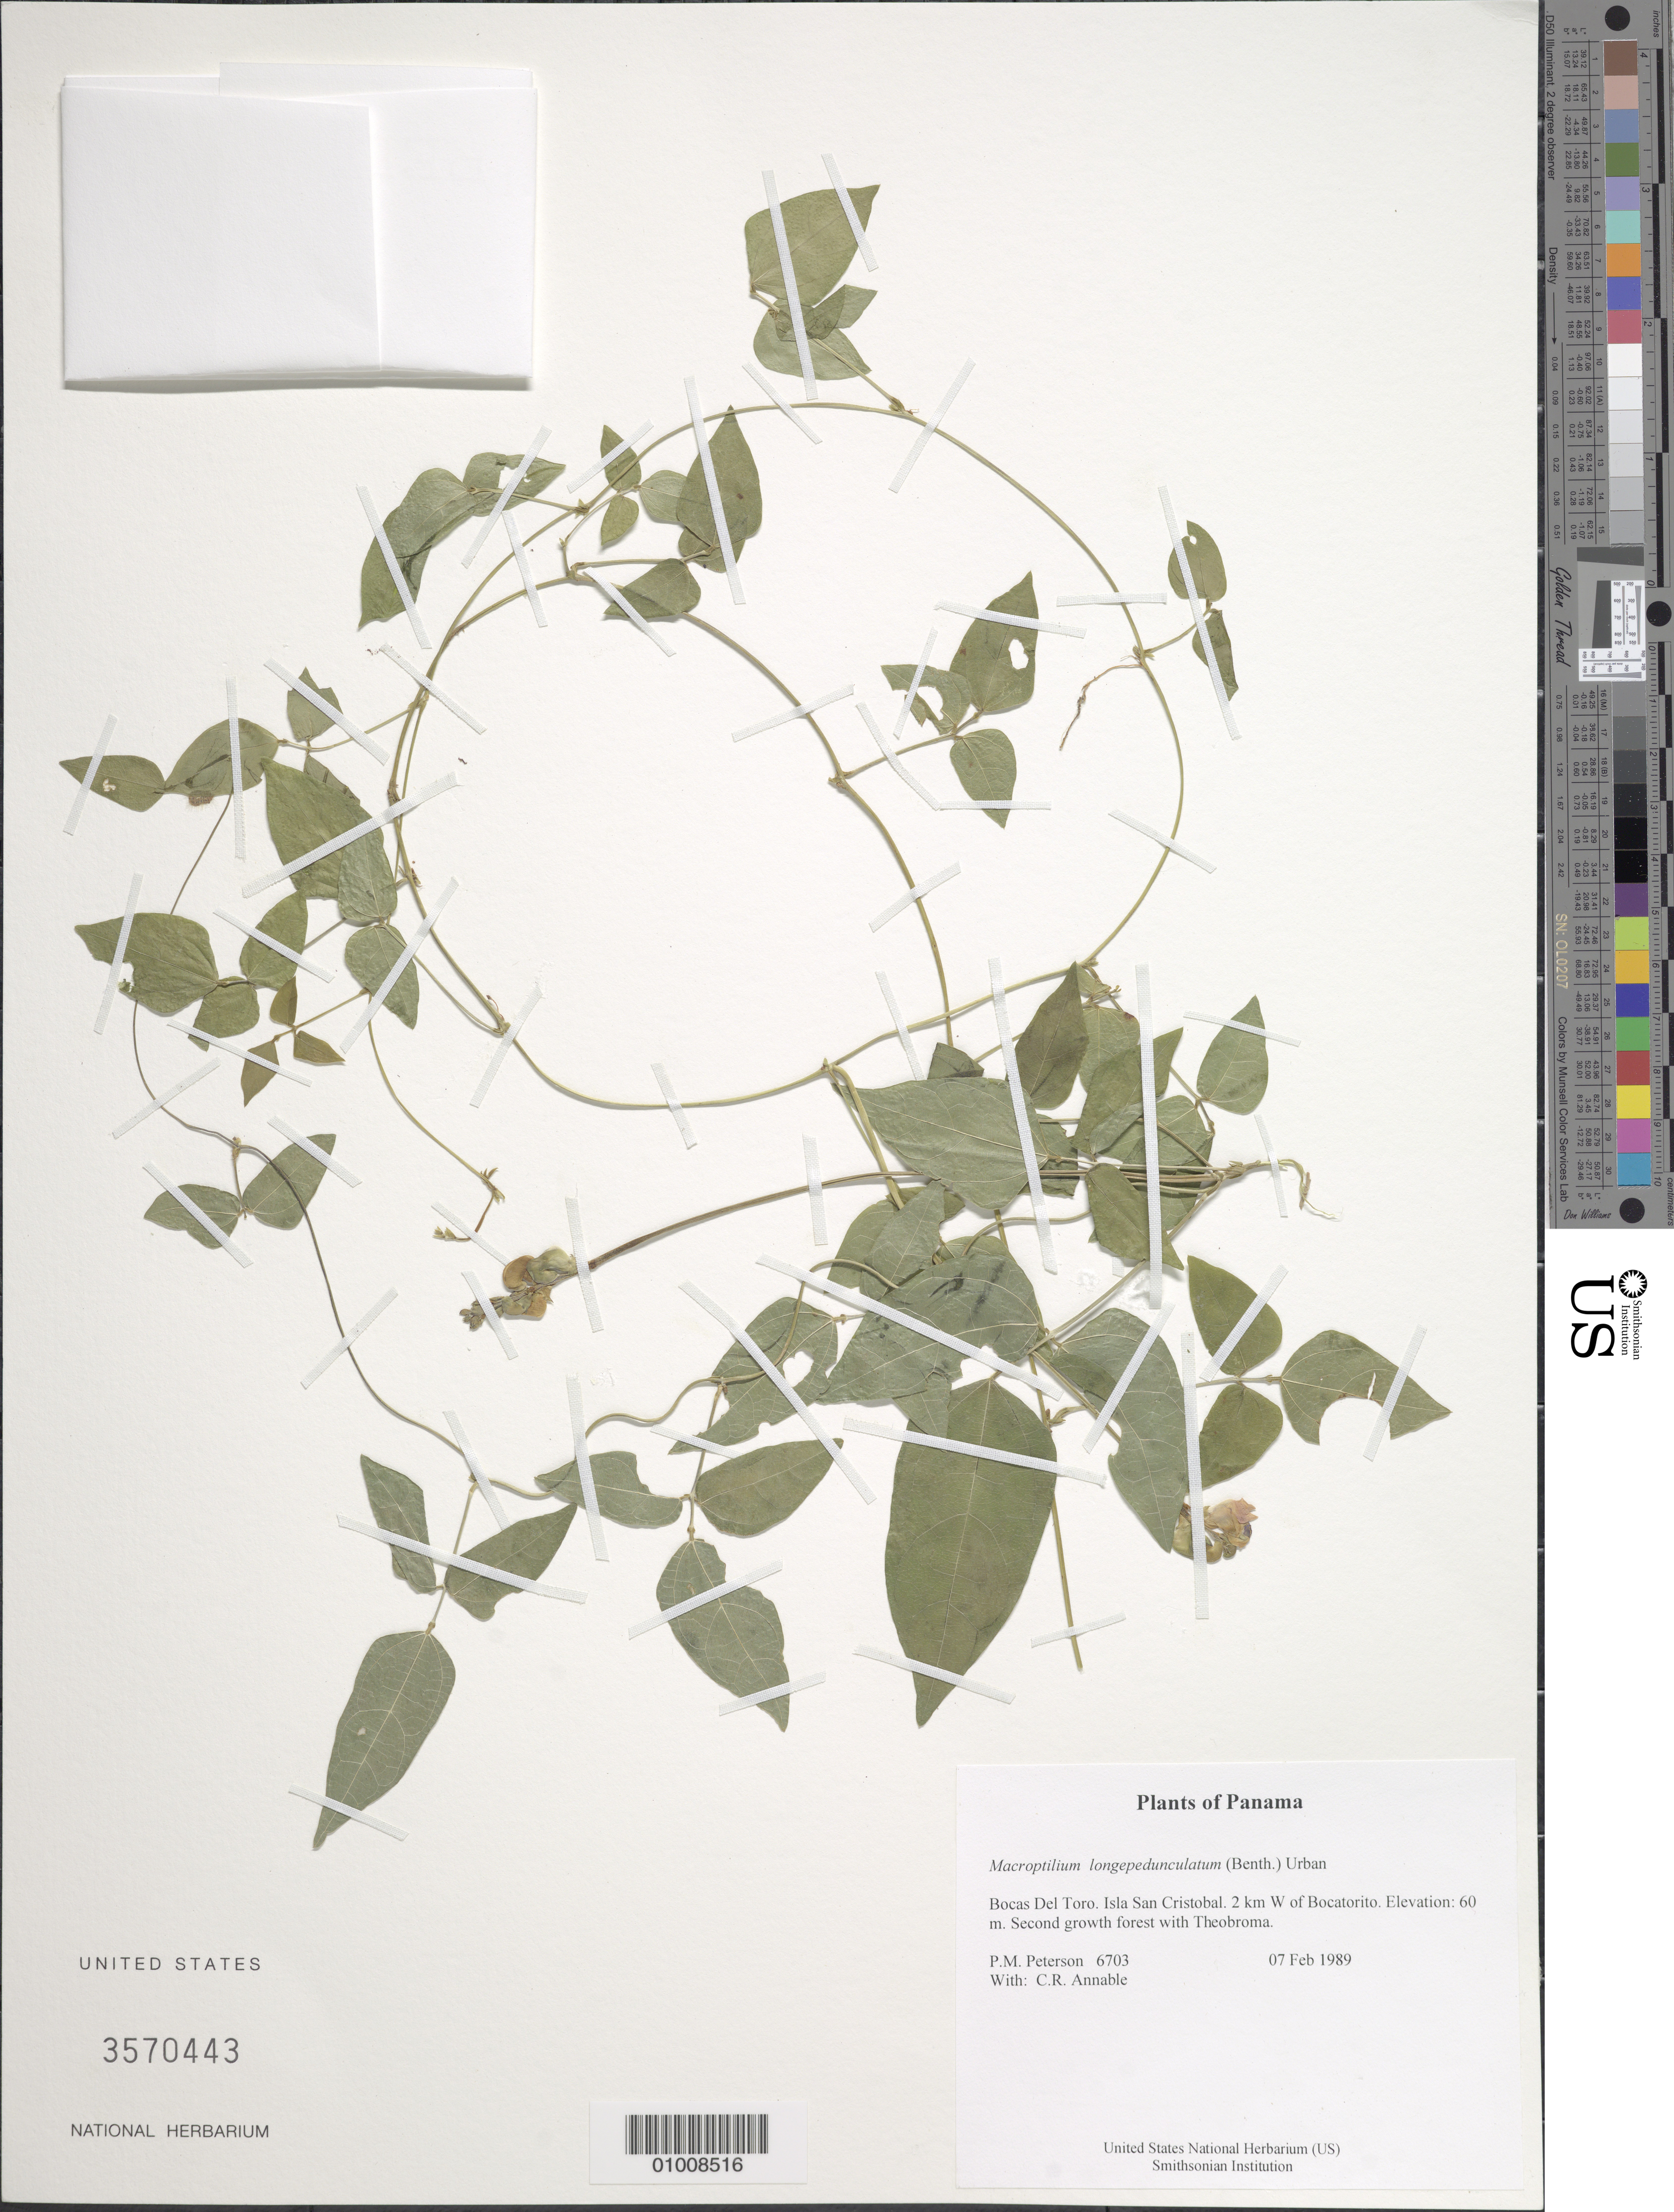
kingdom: Plantae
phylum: Tracheophyta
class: Magnoliopsida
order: Fabales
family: Fabaceae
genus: Macroptilium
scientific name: Macroptilium longepedunculatum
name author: (Benth.) Urb.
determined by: Zarucchi, J. L.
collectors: P. M. Peterson & C. R. Annable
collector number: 06703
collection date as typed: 07 Feb 1989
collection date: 1989-02-07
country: Panama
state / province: Bocas del Toro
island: San Cristobal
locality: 2 km W of Bocatorito.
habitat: Second growth forest with Theobroma.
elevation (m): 60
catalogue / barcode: US 3570443